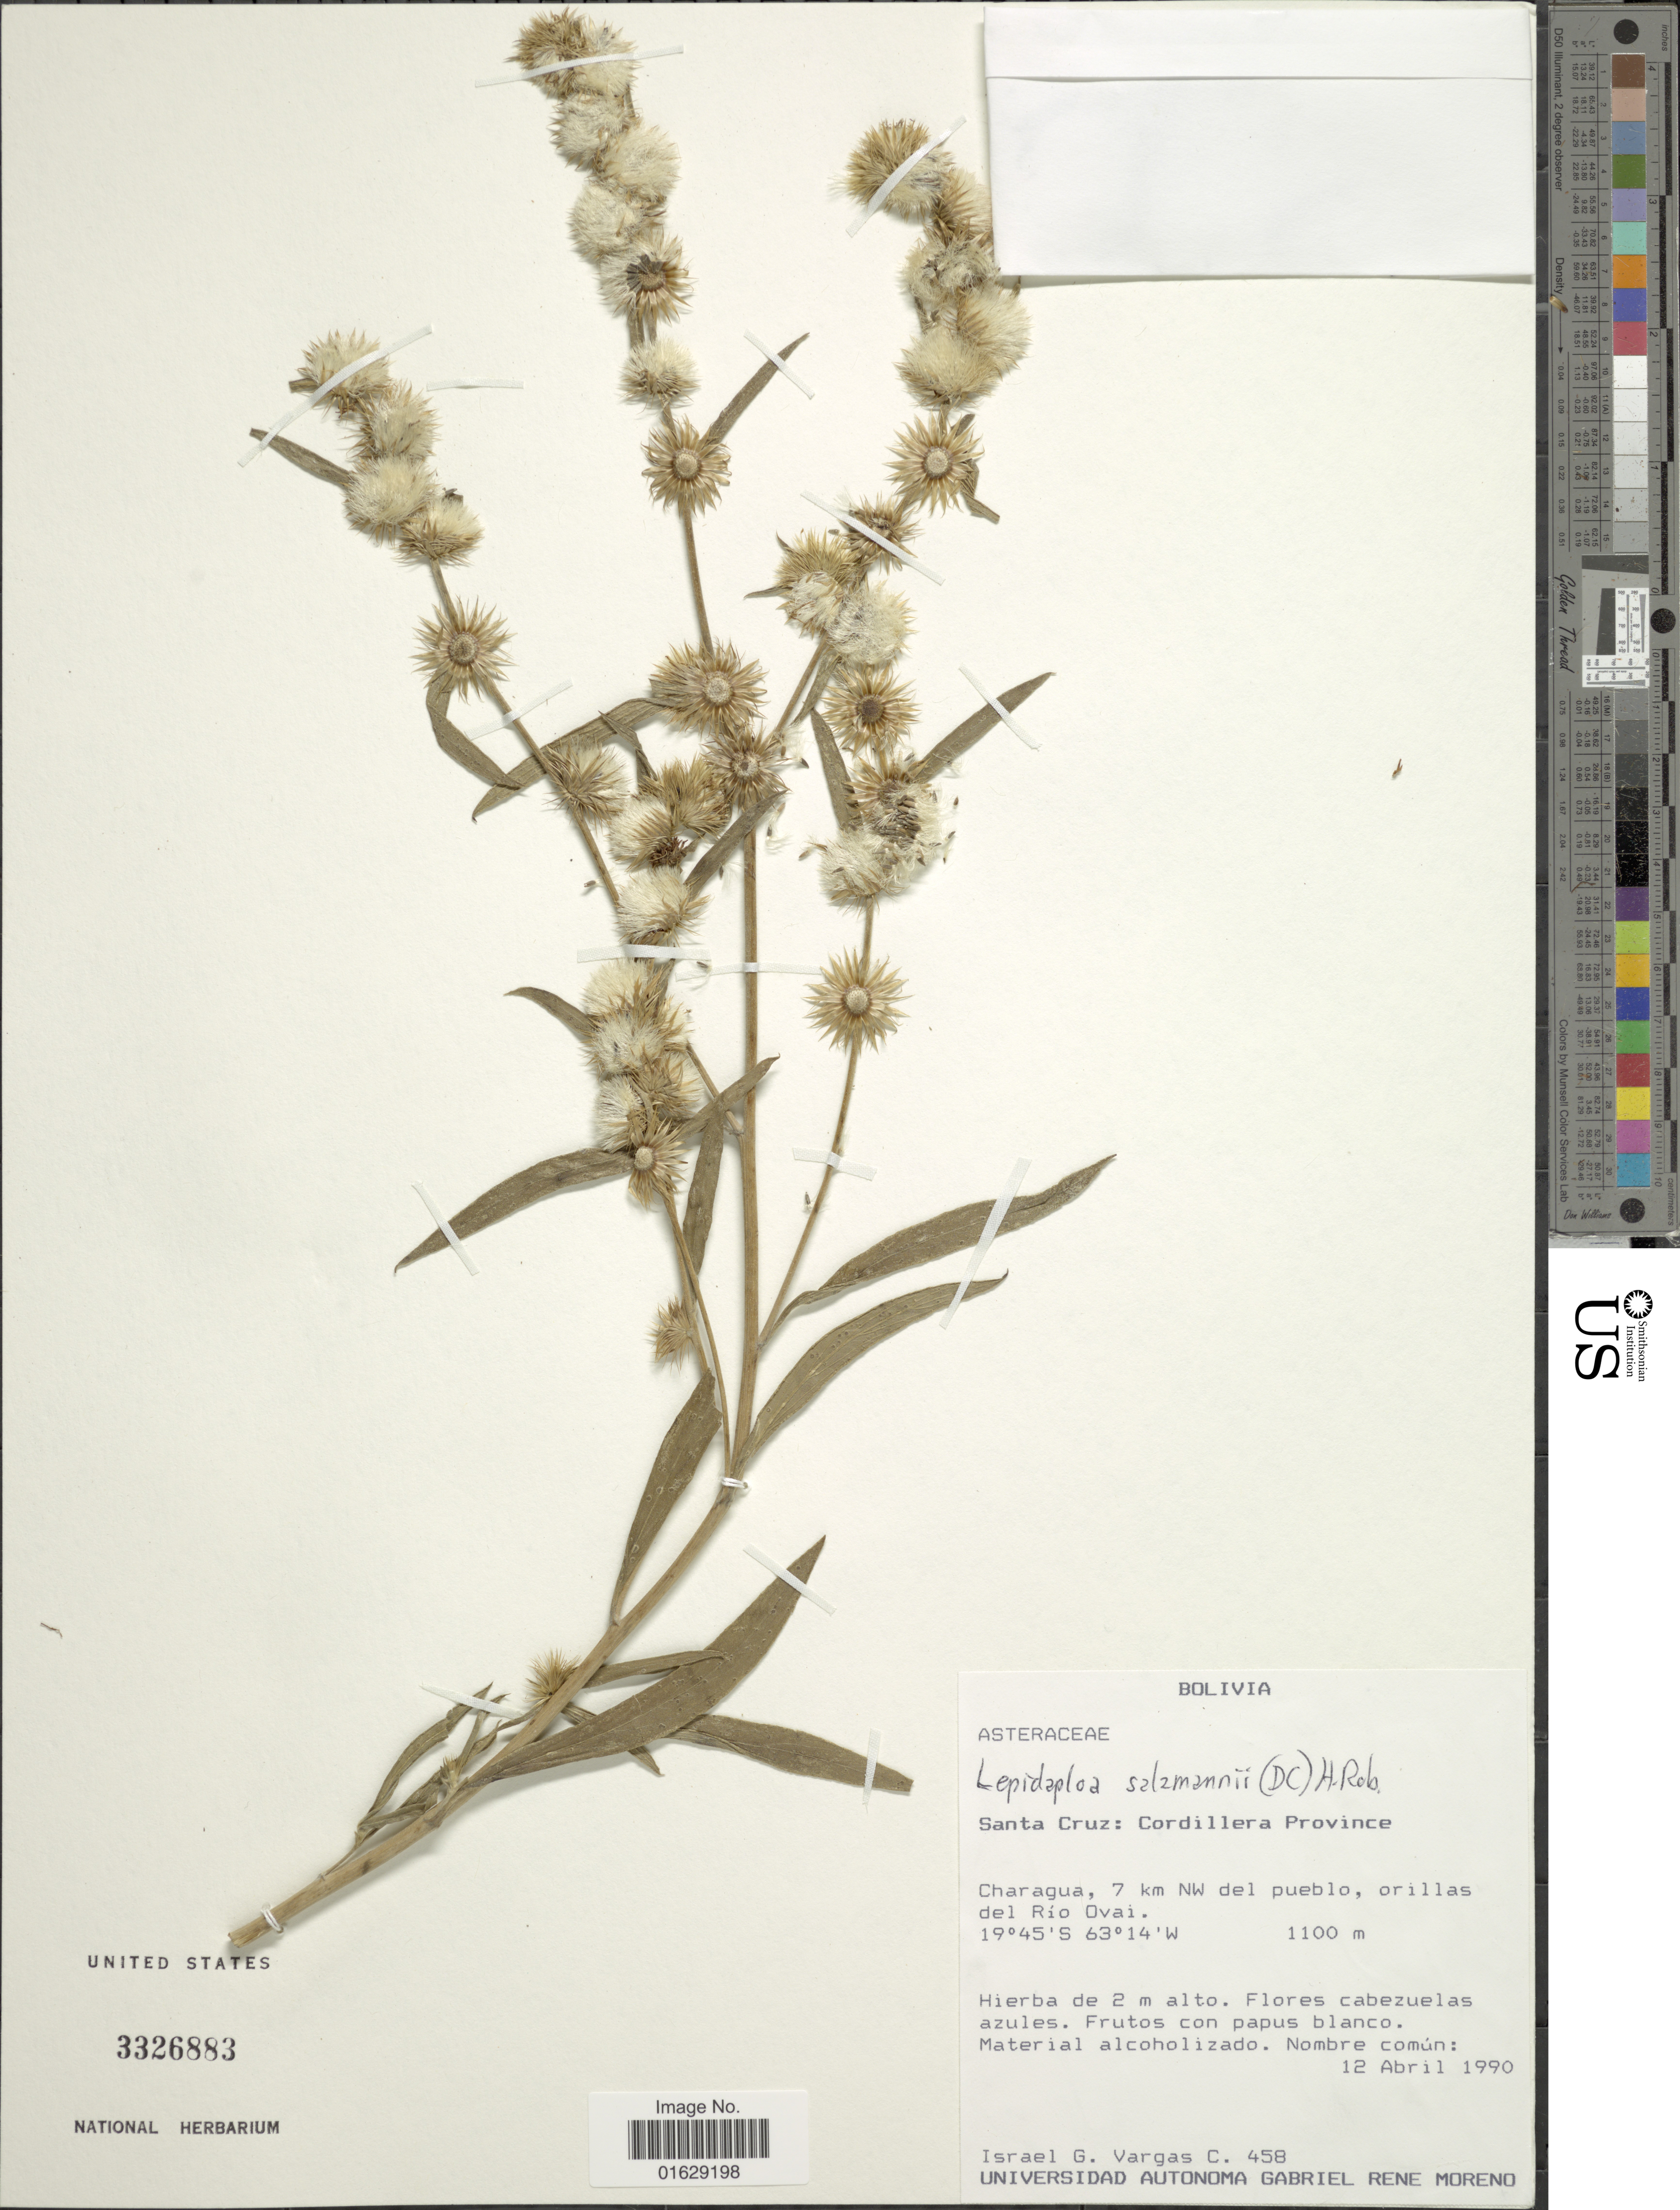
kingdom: Plantae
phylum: Tracheophyta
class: Magnoliopsida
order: Asterales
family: Asteraceae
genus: Lepidaploa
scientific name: Lepidaploa salzmannii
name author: (DC.) H. Rob.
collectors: I. Vargas C.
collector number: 458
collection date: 1990-04-12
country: Bolivia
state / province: Santa Cruz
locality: Santa Cruz: Cordillera Province, Charagua, 7 km NW del pueblo, orillas del rio Ovai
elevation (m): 1100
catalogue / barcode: US 3326883